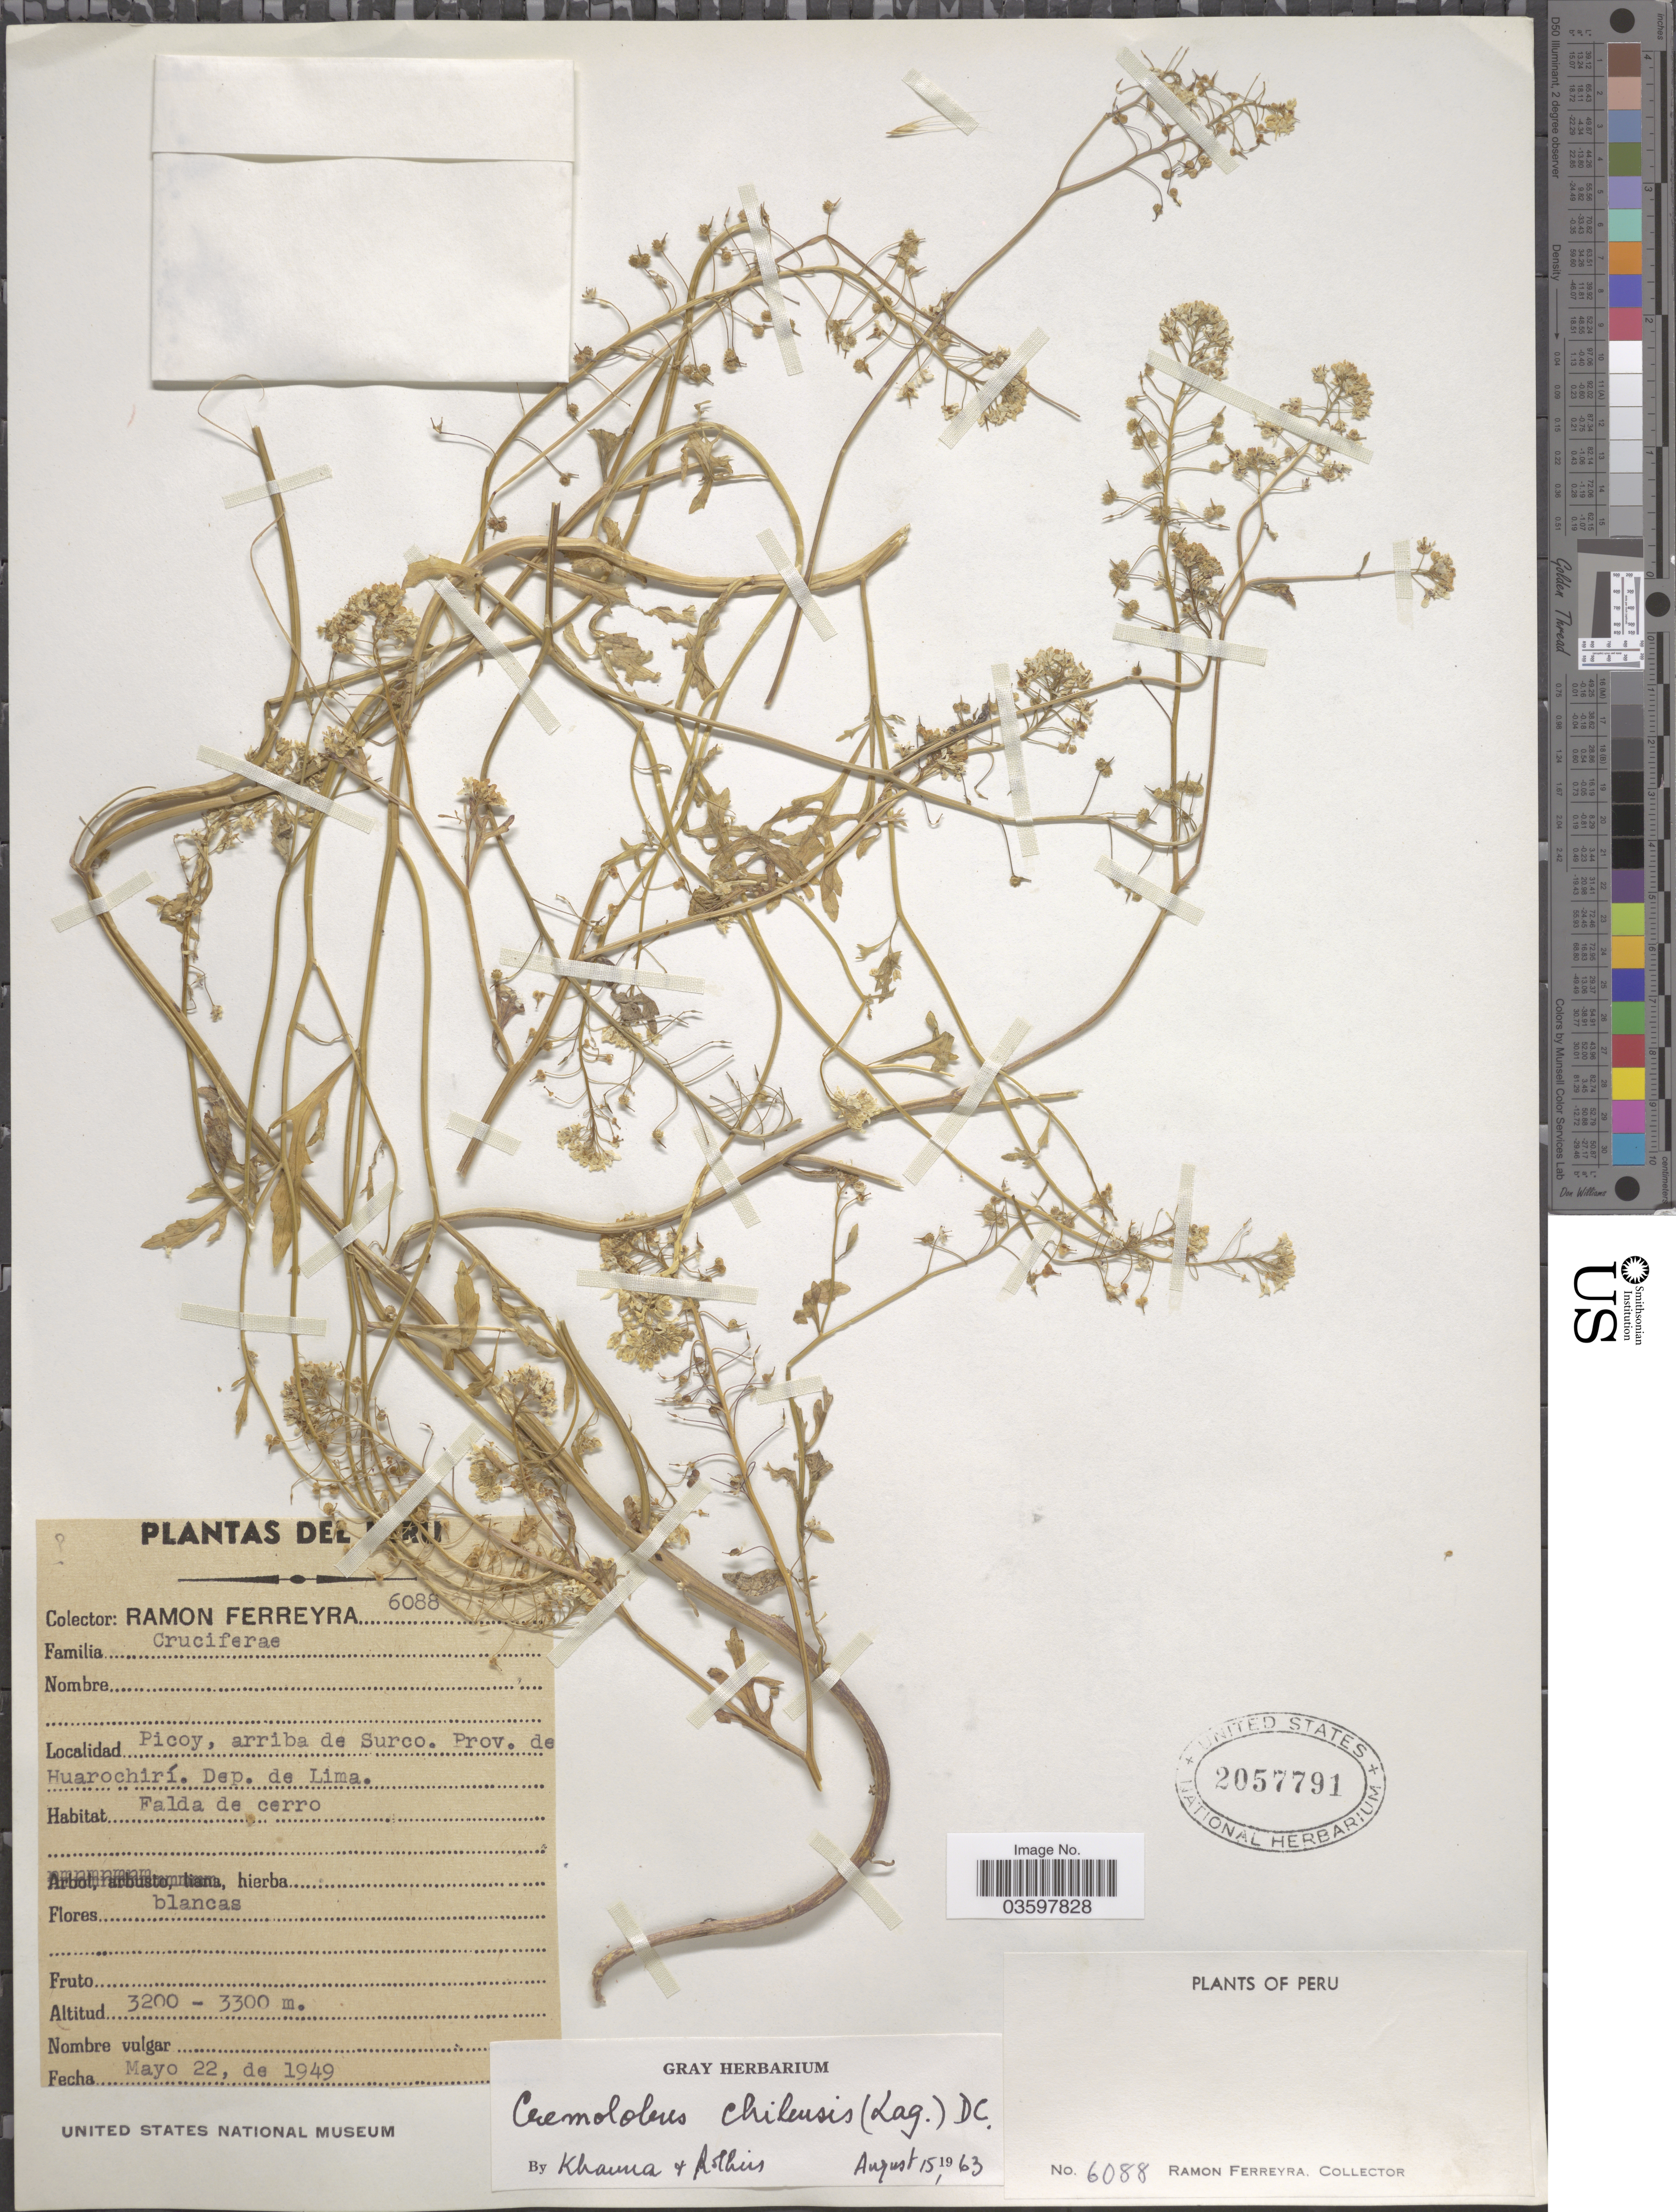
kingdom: Plantae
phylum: Tracheophyta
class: Magnoliopsida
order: Brassicales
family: Brassicaceae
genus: Cremolobus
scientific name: Cremolobus chilensis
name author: (Lag.) DC.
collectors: R. A. Ferreyra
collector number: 6088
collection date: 1949-05-22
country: Peru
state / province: Lima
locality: Picoy, arriba de Surco. Prov. de Huarochirí. Dep. de Lima.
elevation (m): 3200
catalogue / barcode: US 2057791